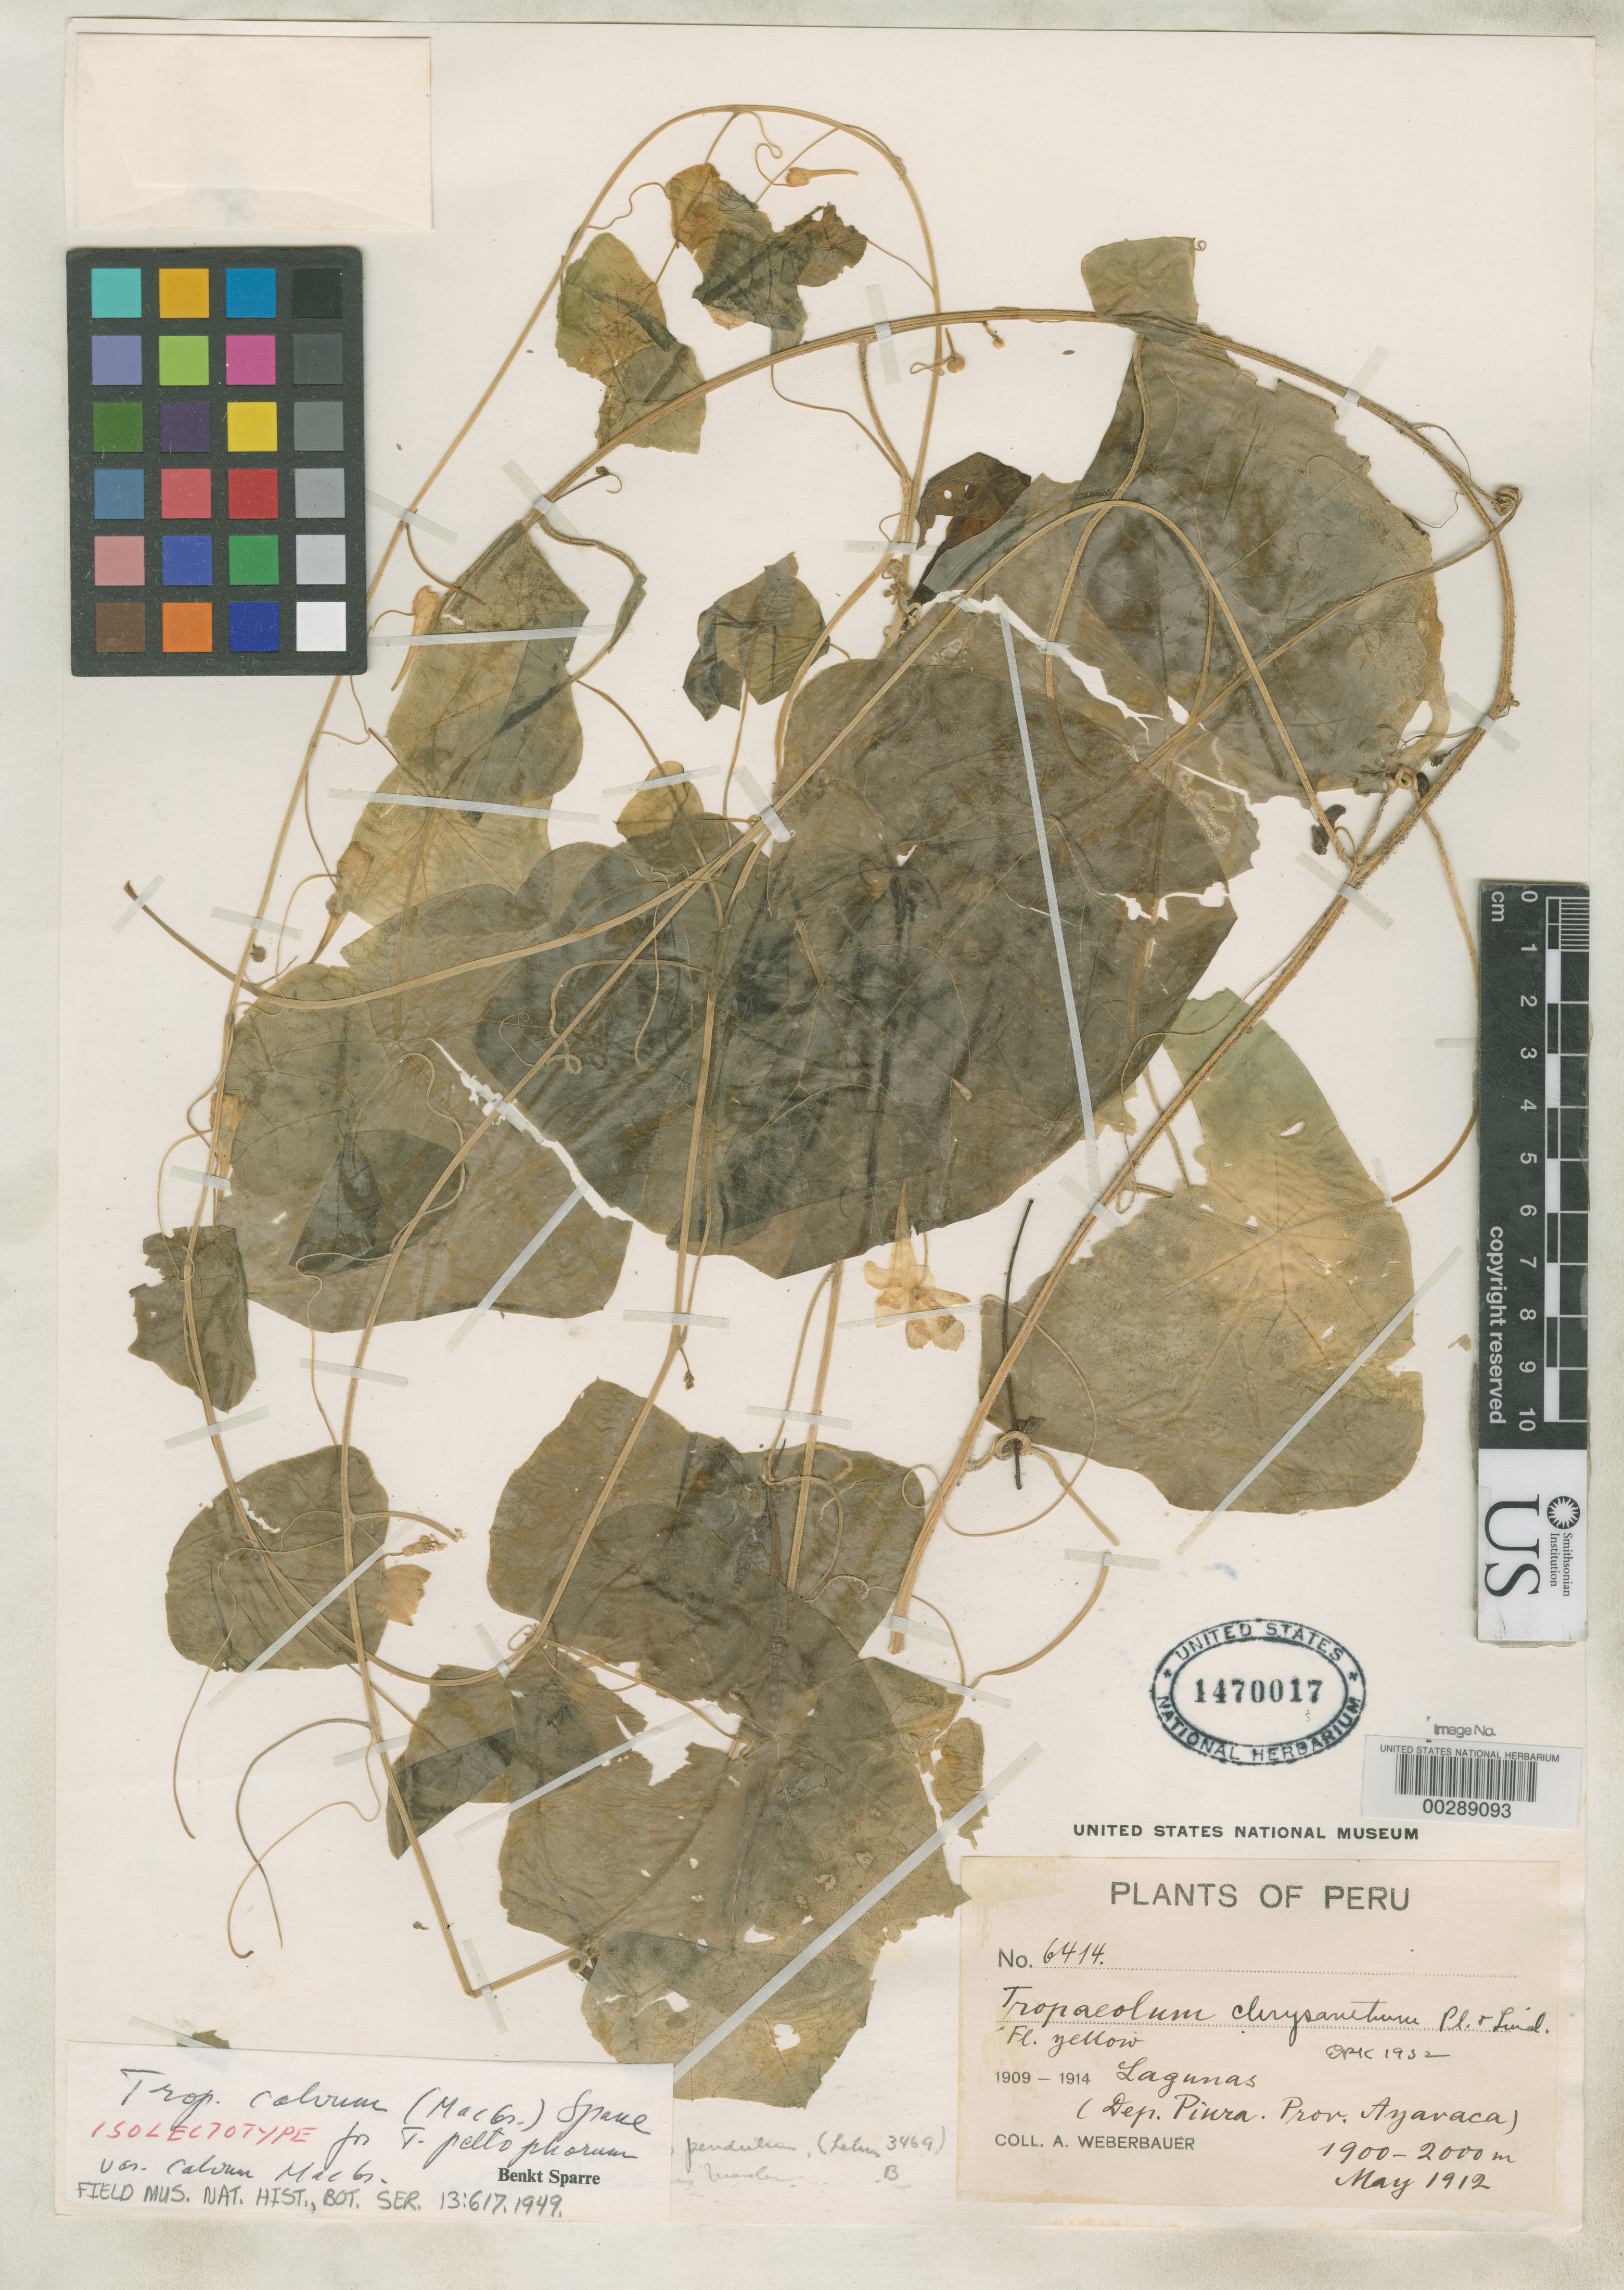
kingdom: Plantae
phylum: Tracheophyta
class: Magnoliopsida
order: Brassicales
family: Tropaeolaceae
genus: Tropaeolum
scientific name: Tropaeolum peltophorum var. calvum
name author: J.F. Macbr.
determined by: Sparre, B.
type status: Isolectotype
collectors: A. Weberbauer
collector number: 6414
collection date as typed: May 1912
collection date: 1912-05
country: Peru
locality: Lagunas, Dep. Piura, Prov. Ayavaca.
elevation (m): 1900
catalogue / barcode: US 1470017